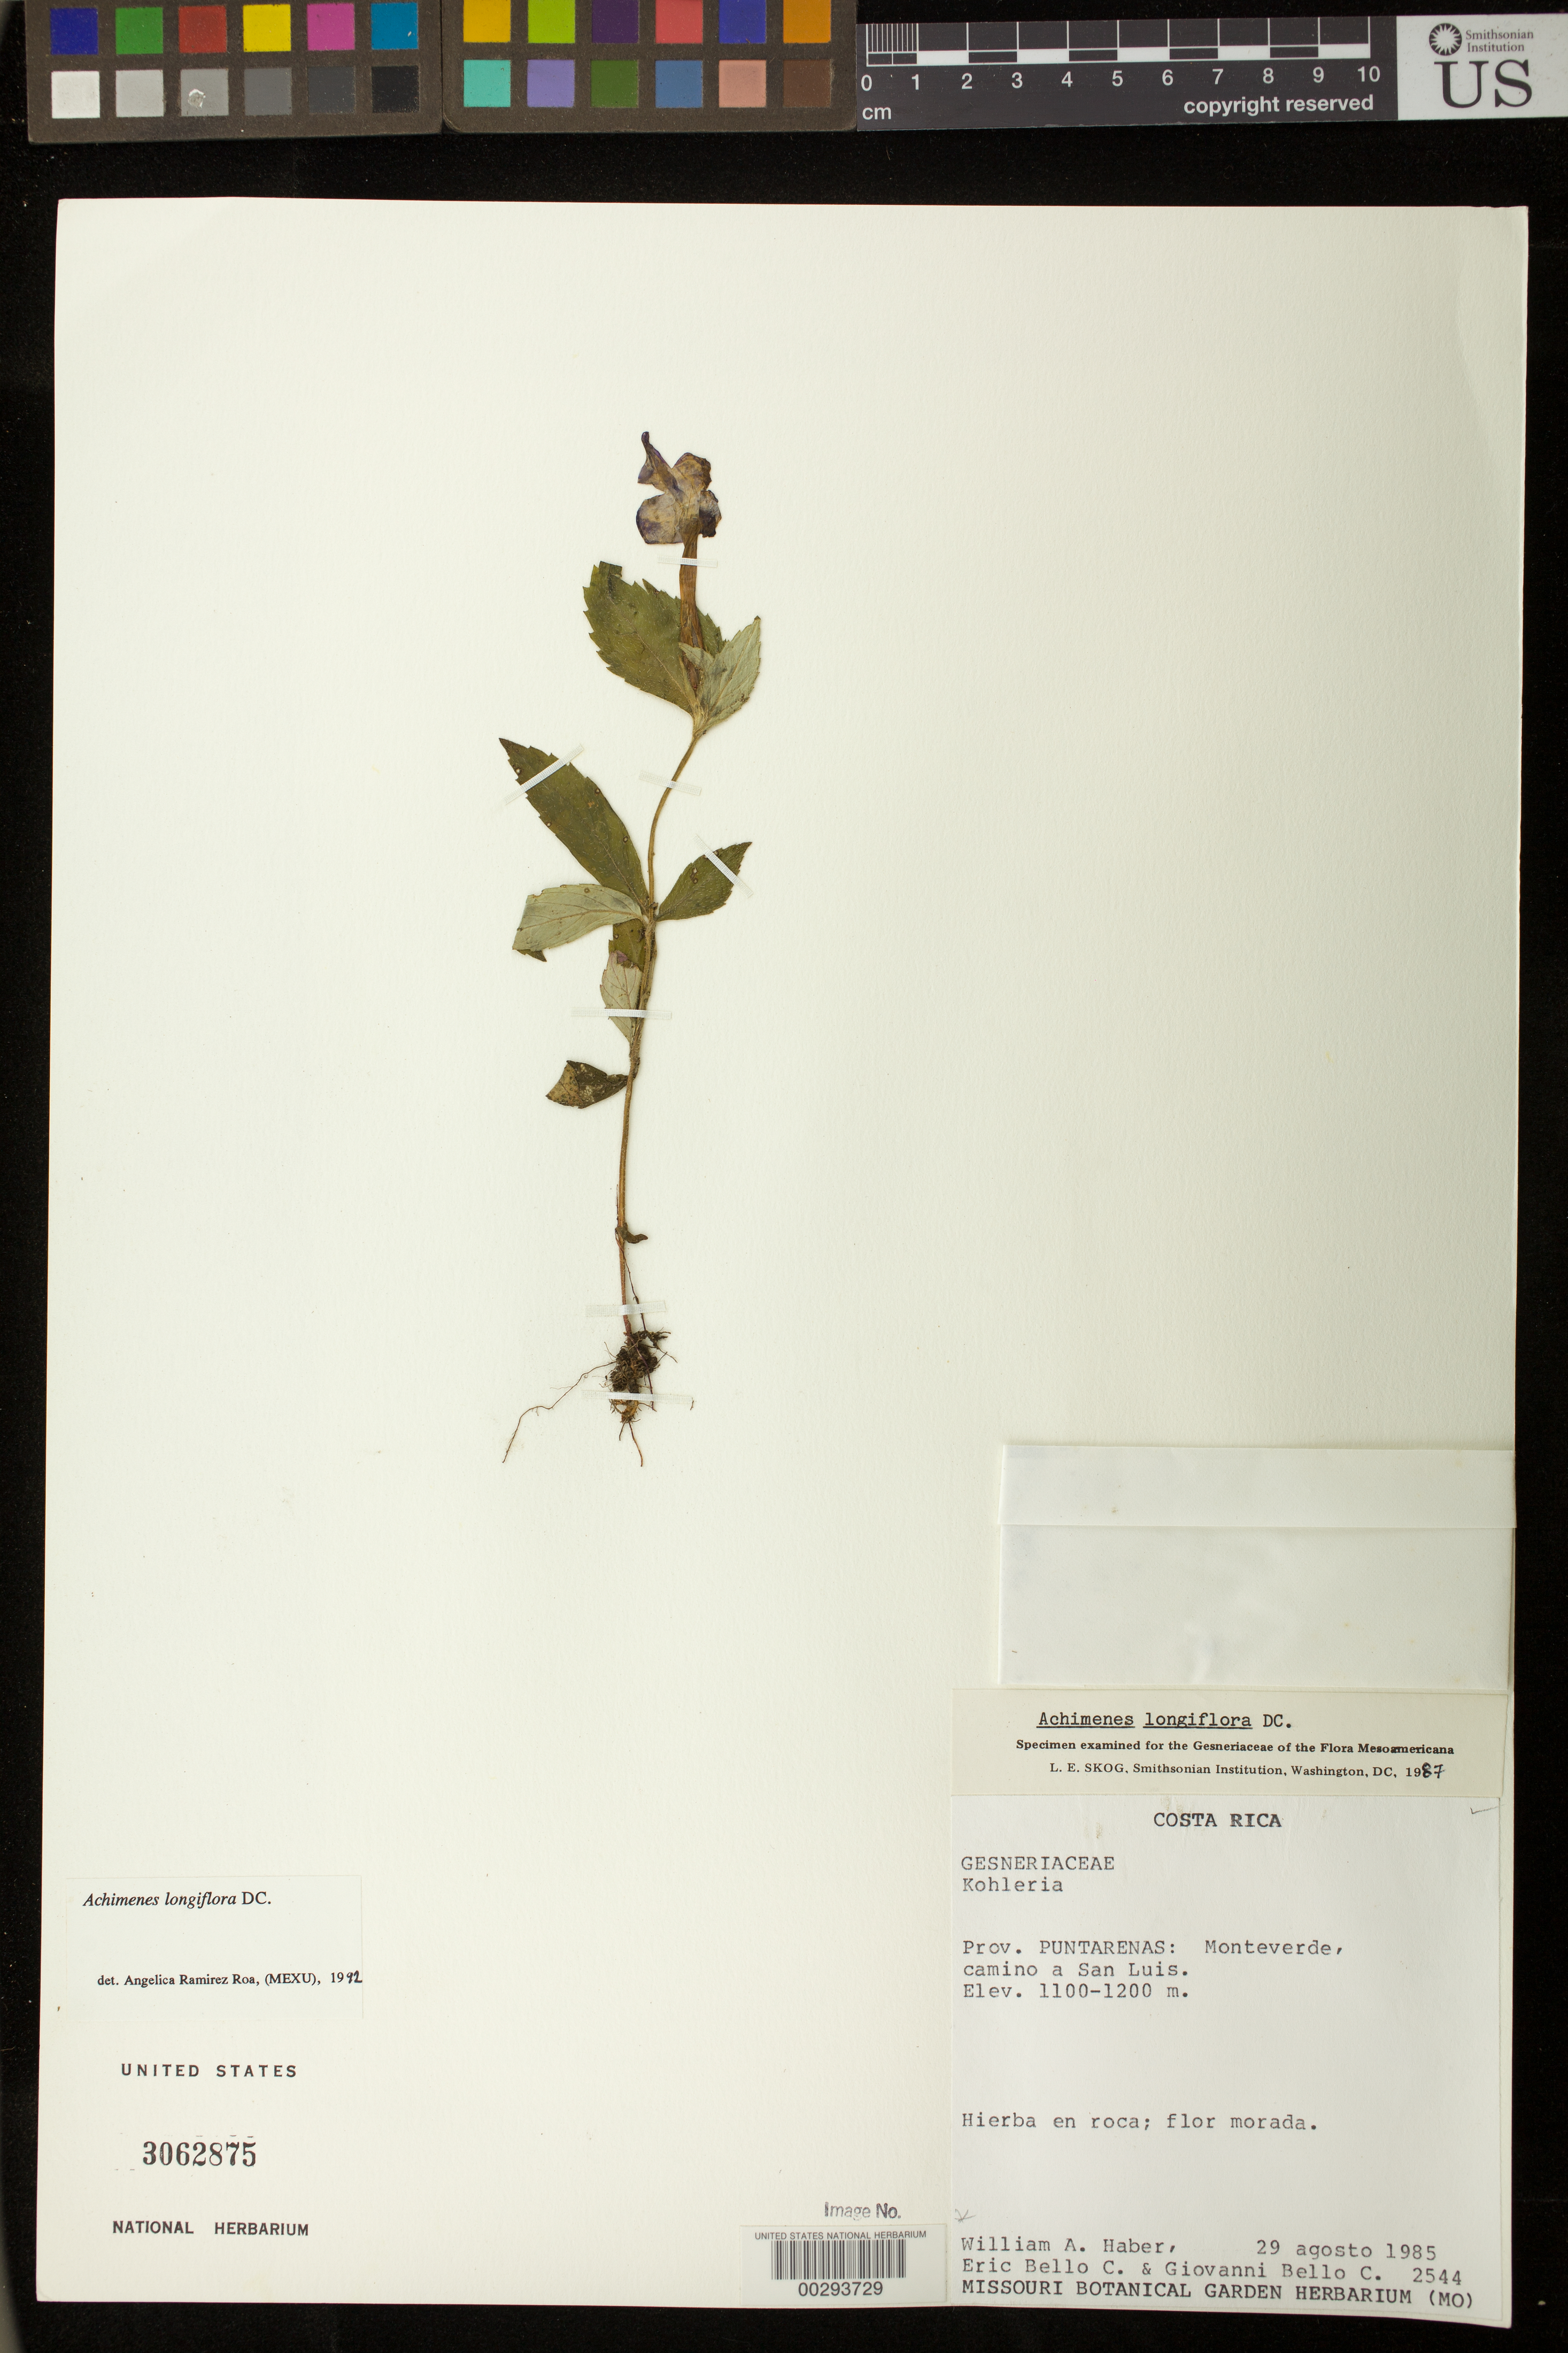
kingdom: Plantae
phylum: Tracheophyta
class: Magnoliopsida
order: Lamiales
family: Gesneriaceae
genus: Achimenes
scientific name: Achimenes longiflora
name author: DC.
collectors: W. A. Haber, E. Bello C. & G. Bello-C.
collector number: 2544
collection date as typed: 29 Aug 1985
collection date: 1985-08-29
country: Costa Rica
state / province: Puntarenas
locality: Monteverde, road to San Luis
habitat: on rock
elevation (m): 1100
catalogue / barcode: US 3062875